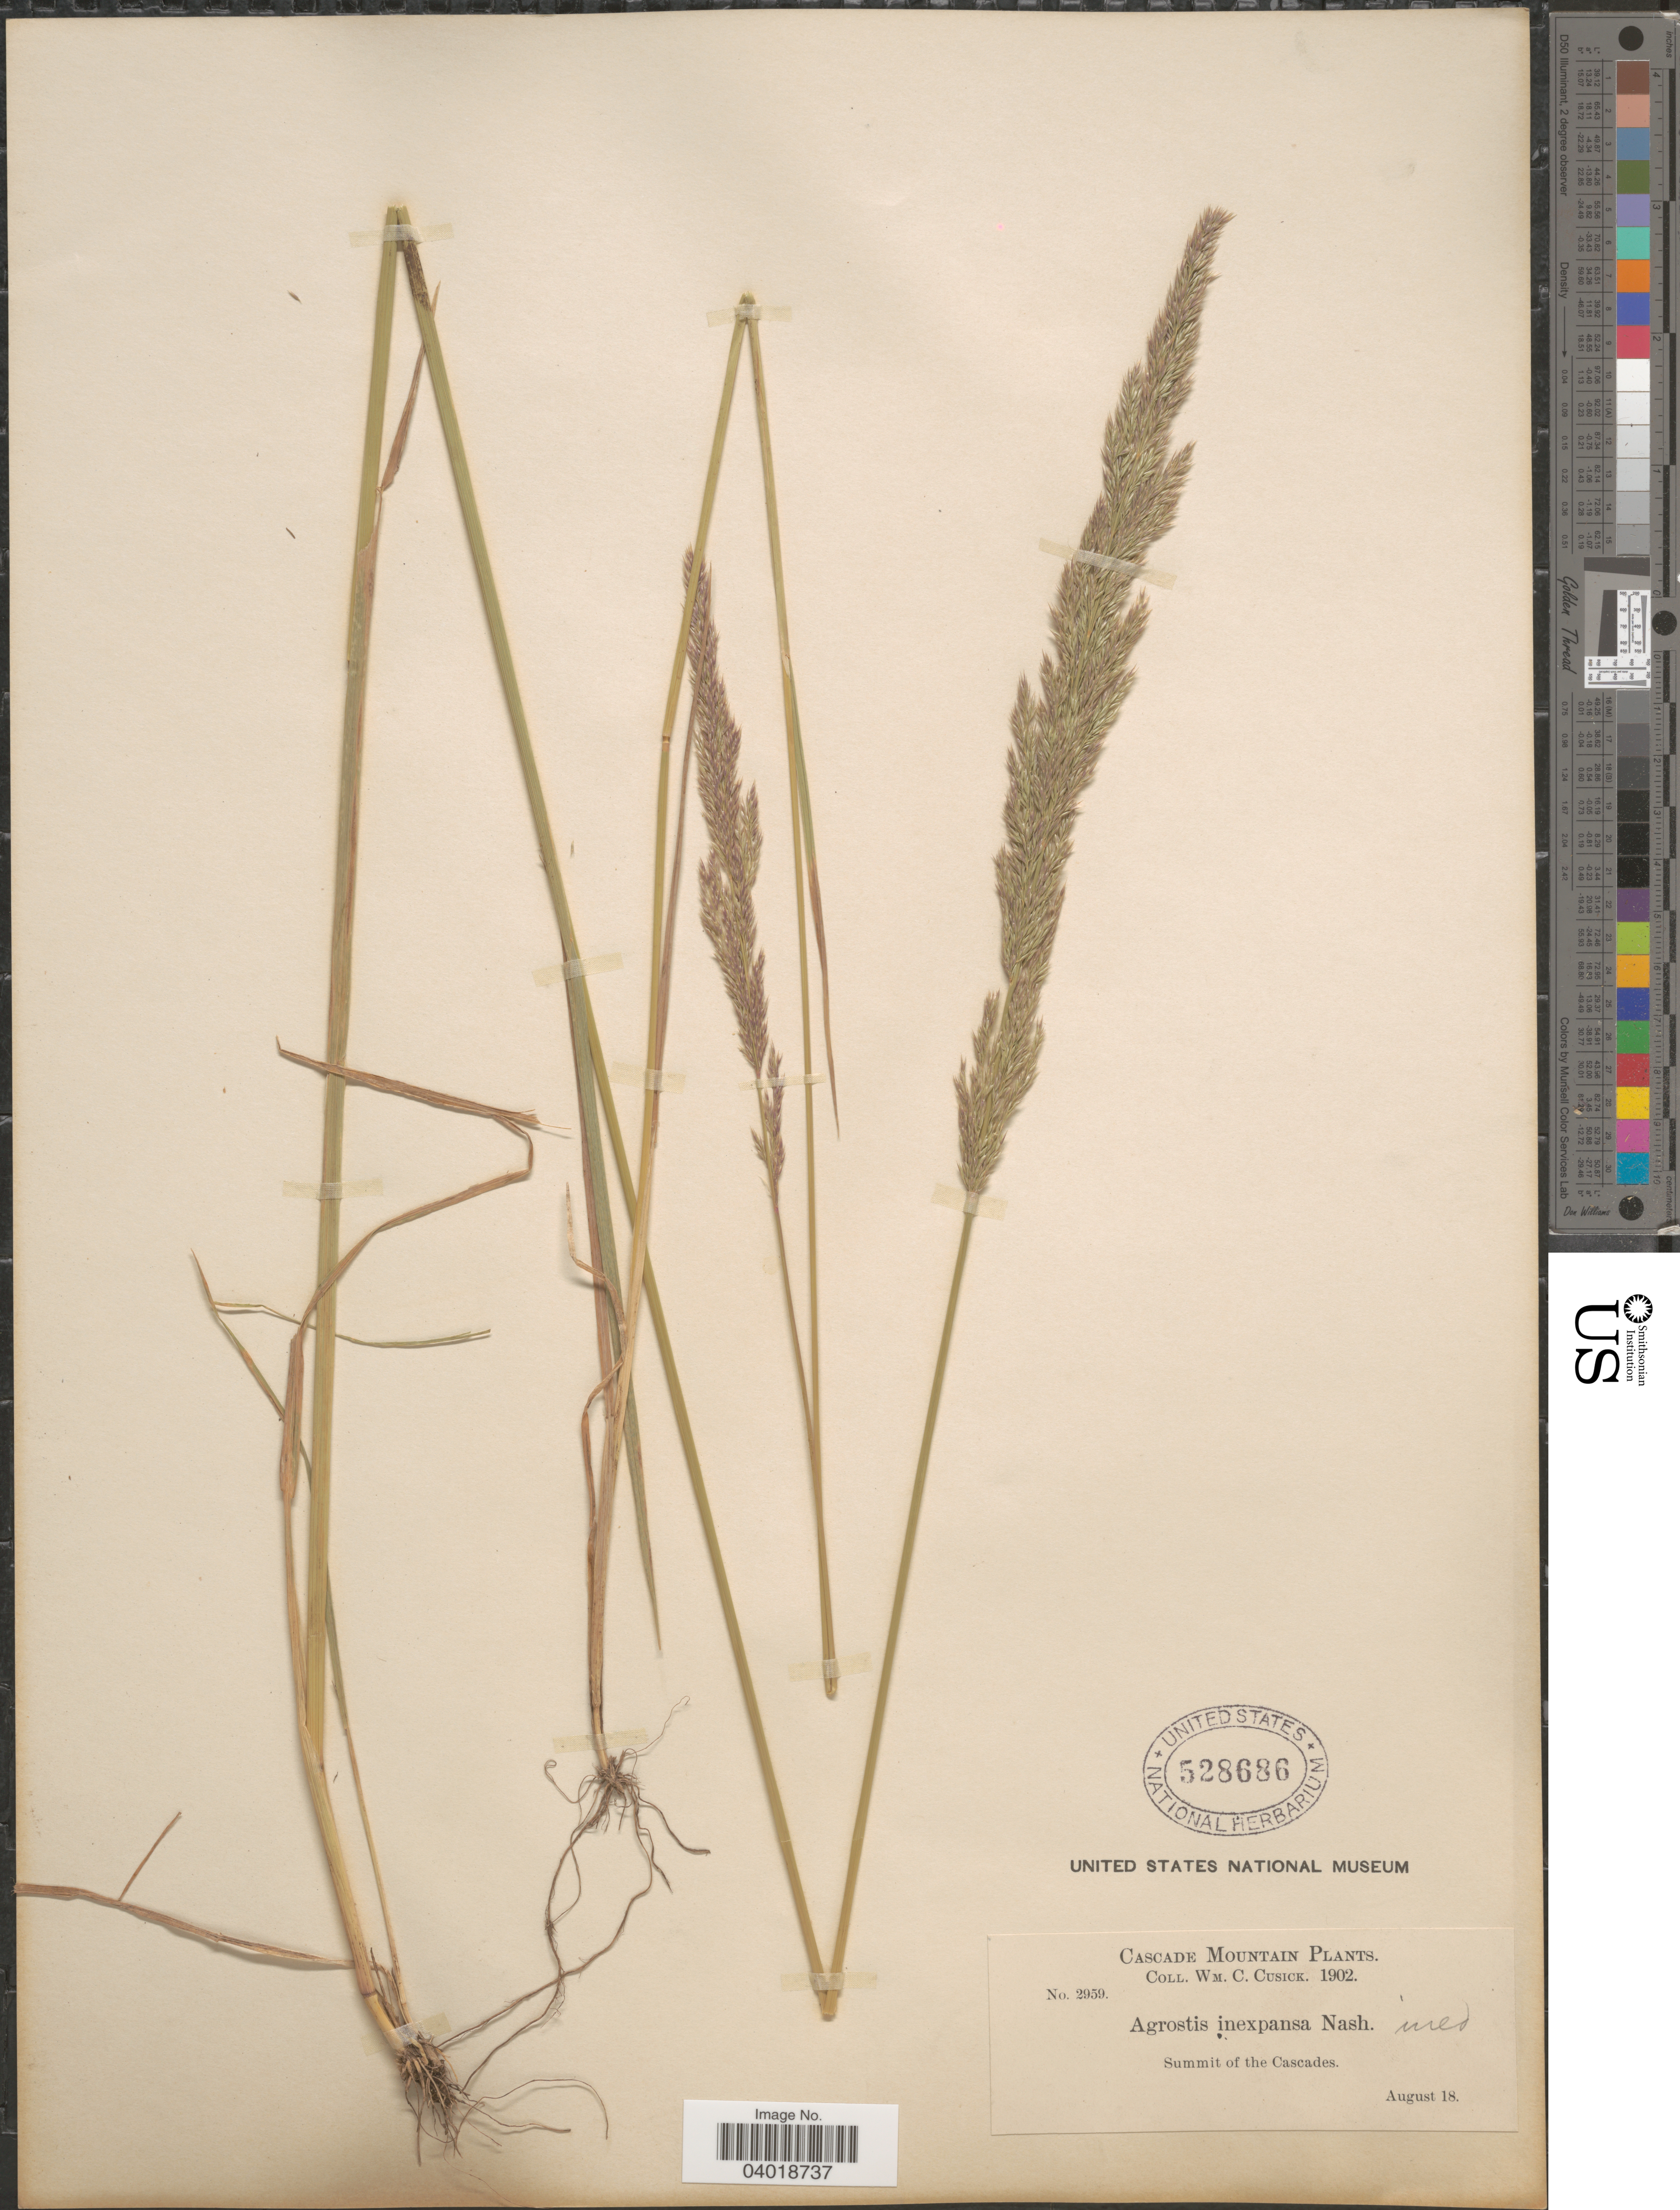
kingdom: Plantae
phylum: Tracheophyta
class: Liliopsida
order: Poales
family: Poaceae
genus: Agrostis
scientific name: Agrostis exarata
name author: Trin.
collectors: W. C. Cusick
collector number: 2959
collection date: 1902-08-18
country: United States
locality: Cascade Mountain. Summit of the Cascades.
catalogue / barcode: US 528686